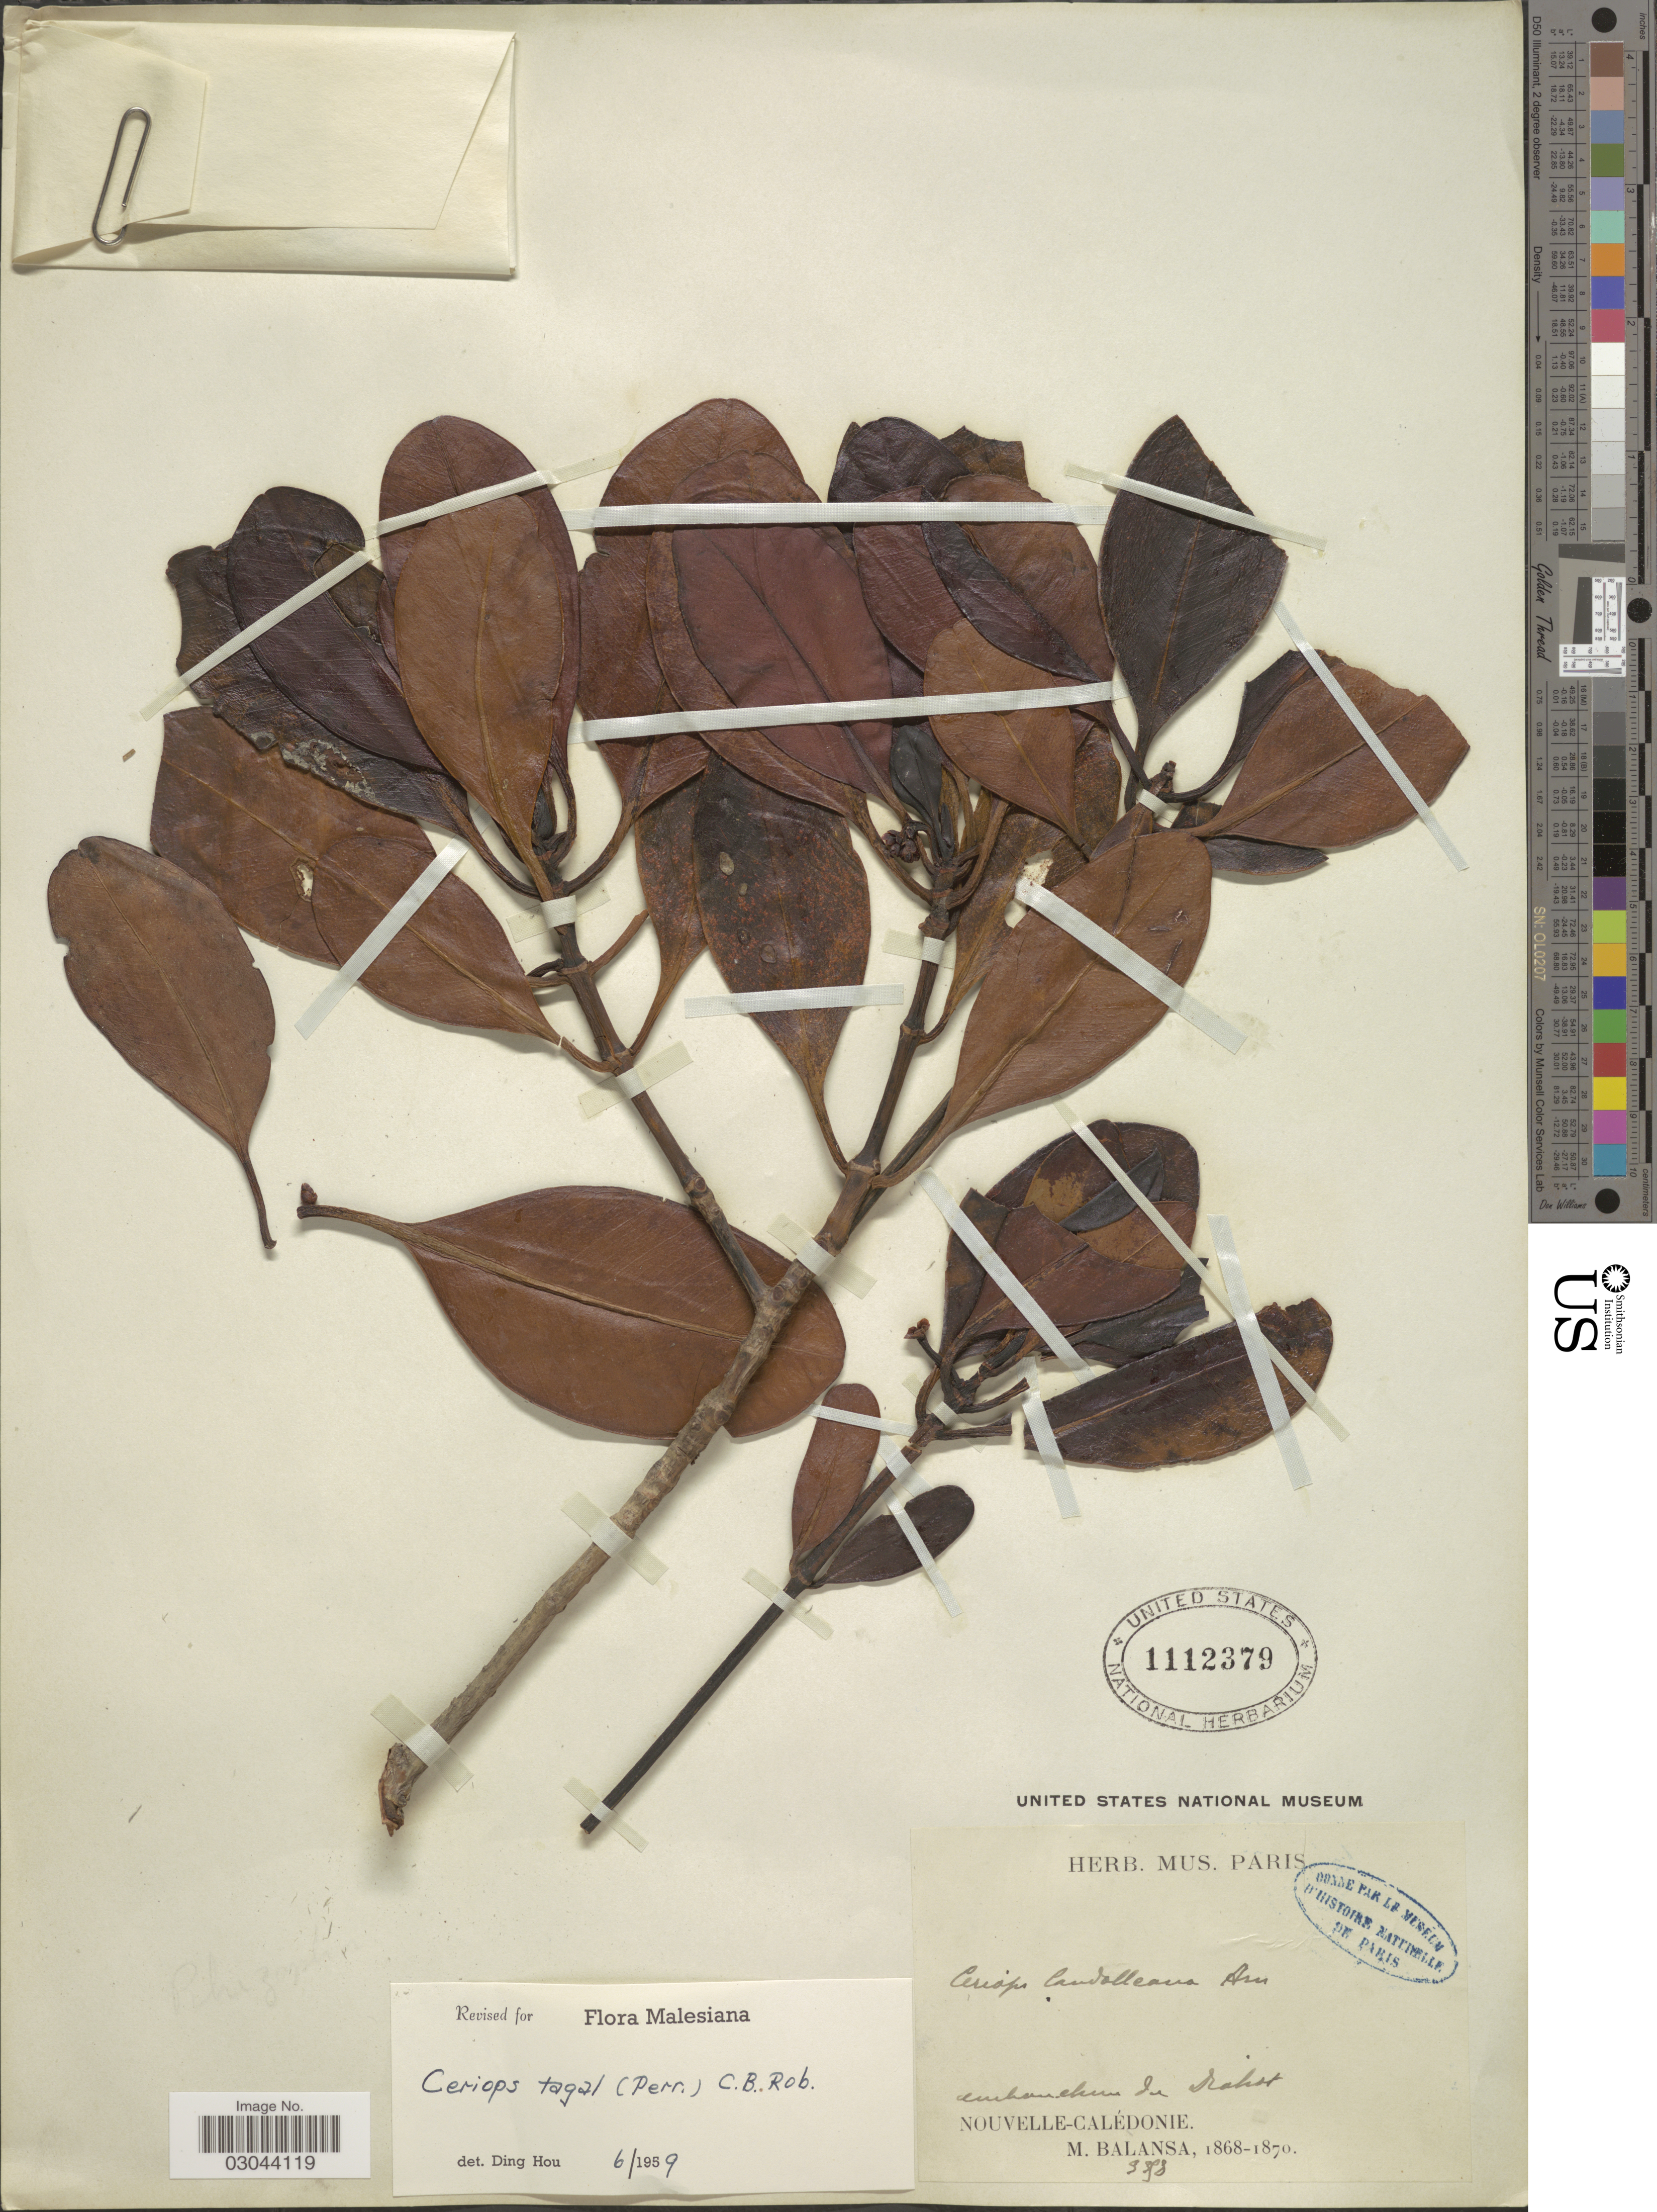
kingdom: Plantae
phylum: Tracheophyta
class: Magnoliopsida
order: Malpighiales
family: Rhizophoraceae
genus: Ceriops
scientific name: Ceriops tagal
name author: (Perr.) C.B. Rob.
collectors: B. Balansa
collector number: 378*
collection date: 1868/1870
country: New Caledonia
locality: Emhanehun du Palist. [interpreted] Nouvelle-Calédonie.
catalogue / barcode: US 1112379